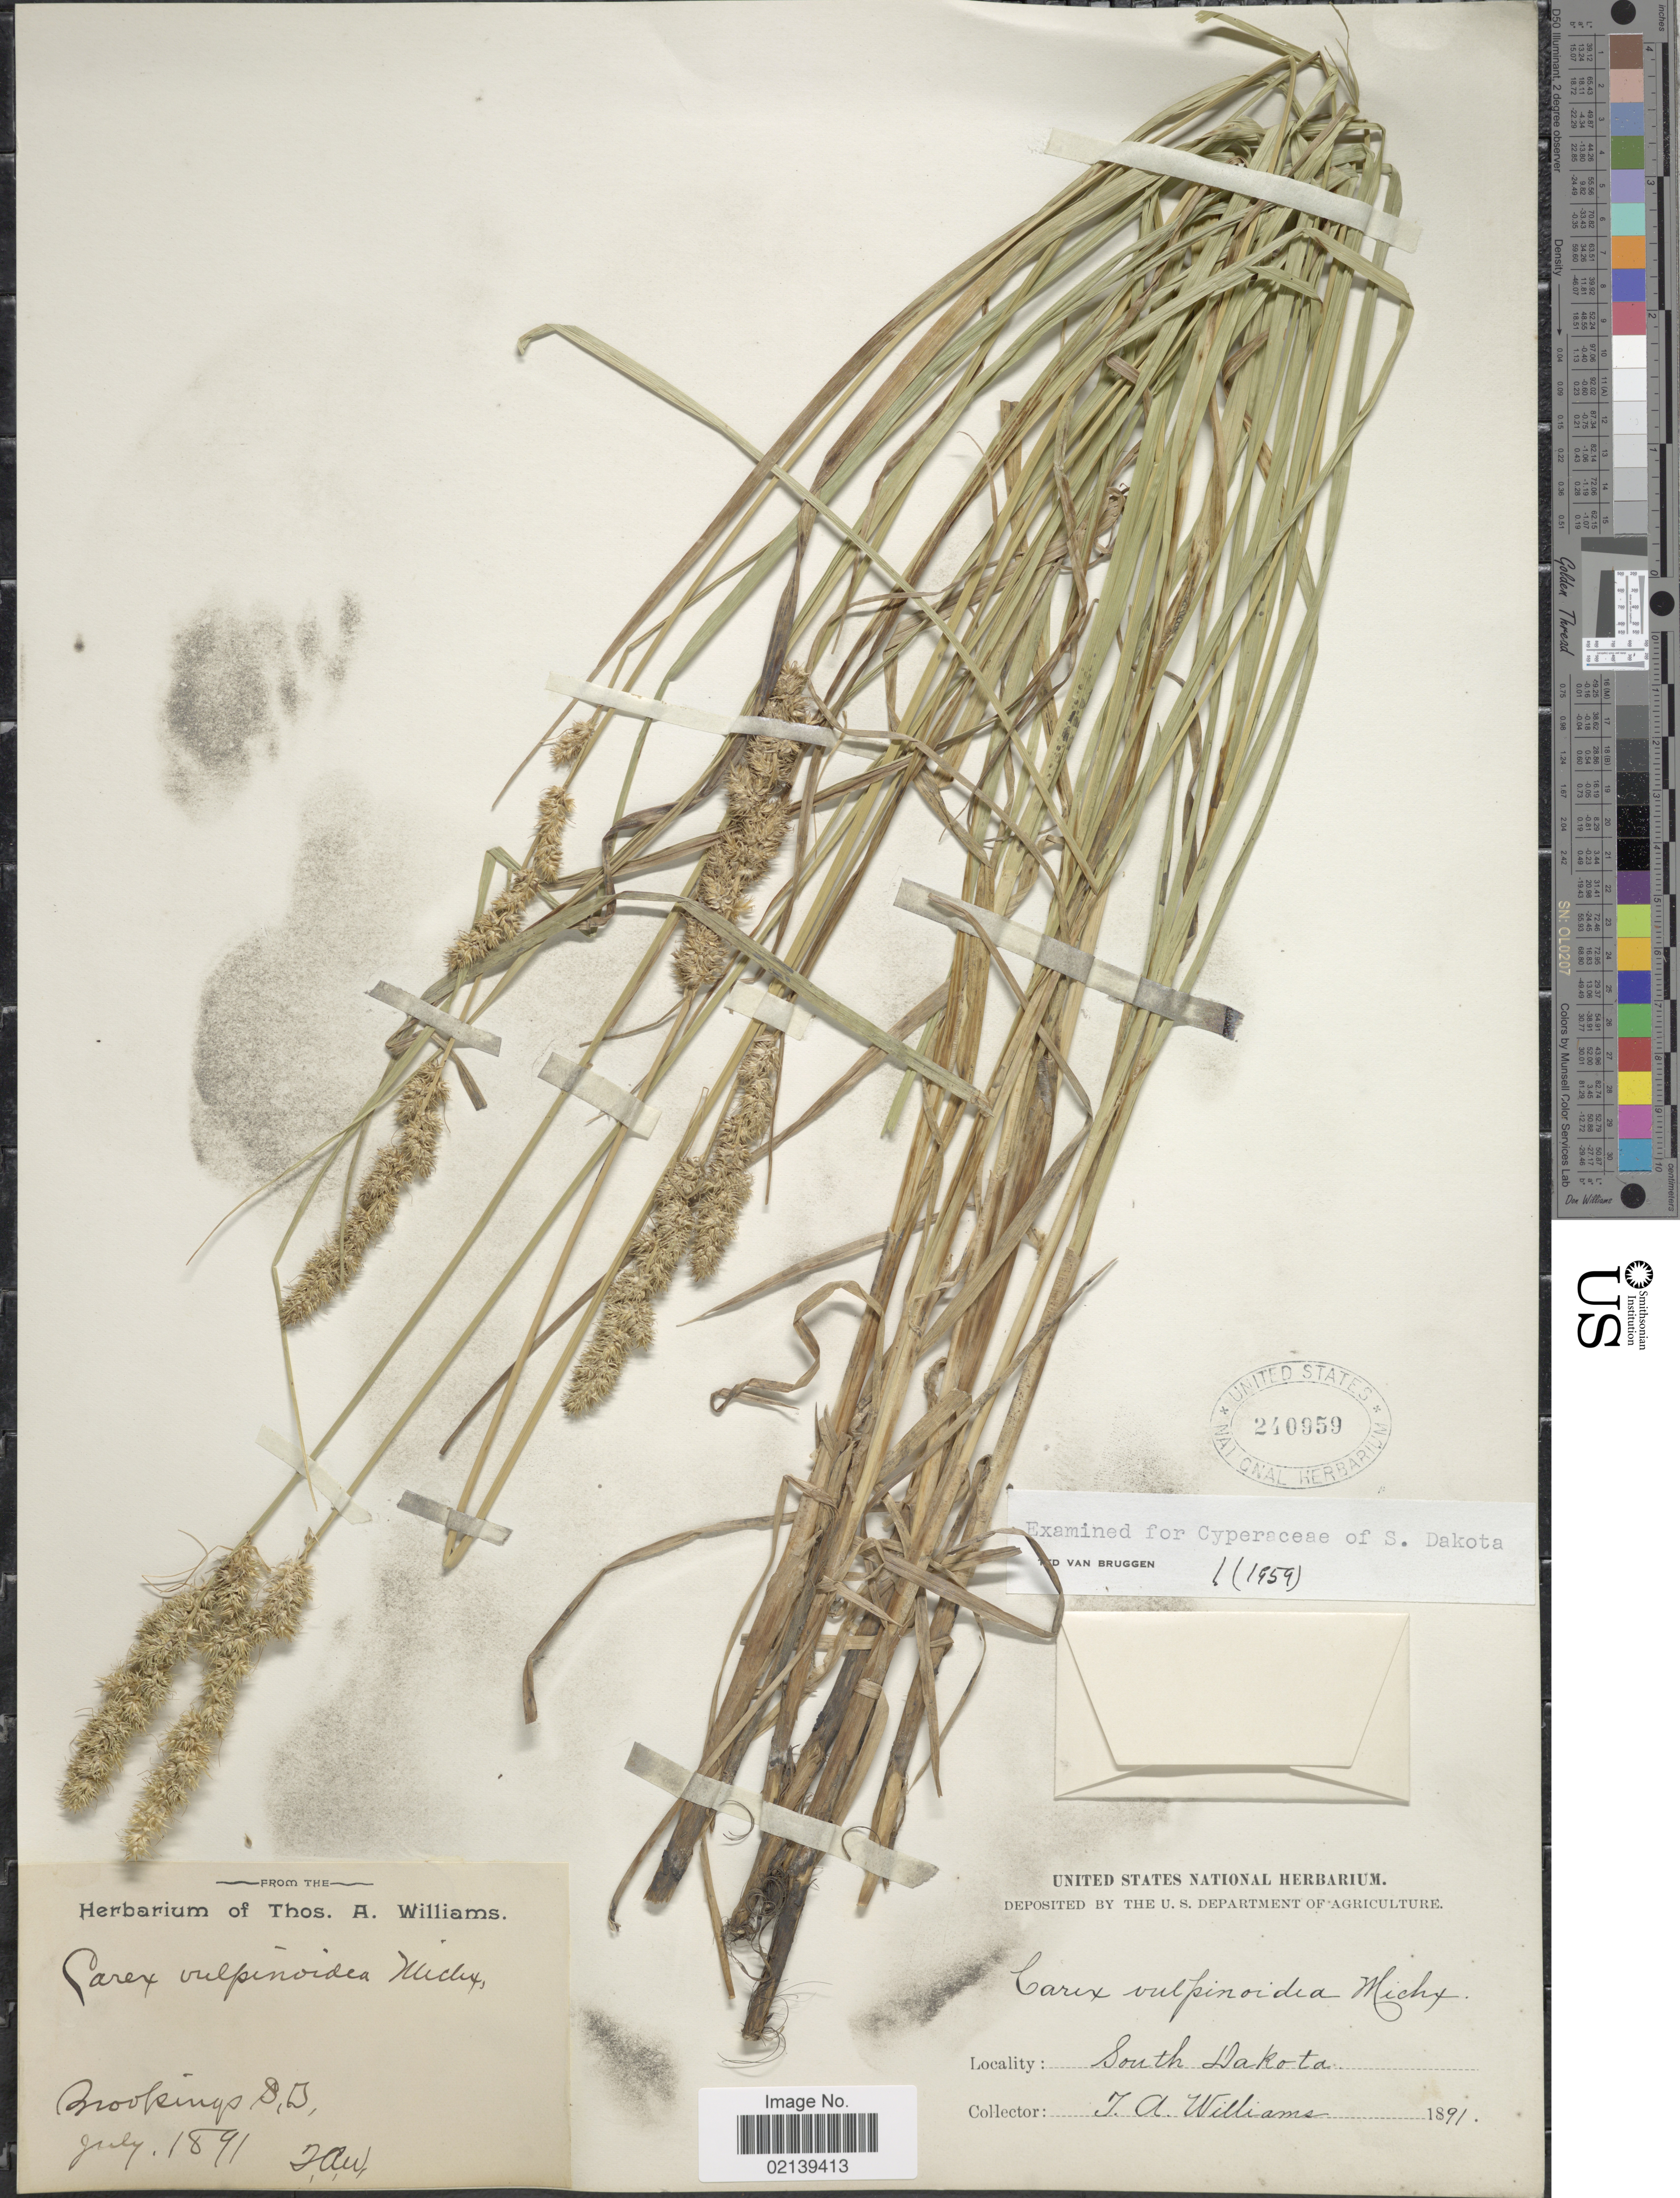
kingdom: Plantae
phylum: Tracheophyta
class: Liliopsida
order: Poales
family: Cyperaceae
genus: Carex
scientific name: Carex vulpinoidea Michx.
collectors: T. A. Williams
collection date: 1891-07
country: United States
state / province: South Dakota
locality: Brookings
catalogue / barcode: US 240959